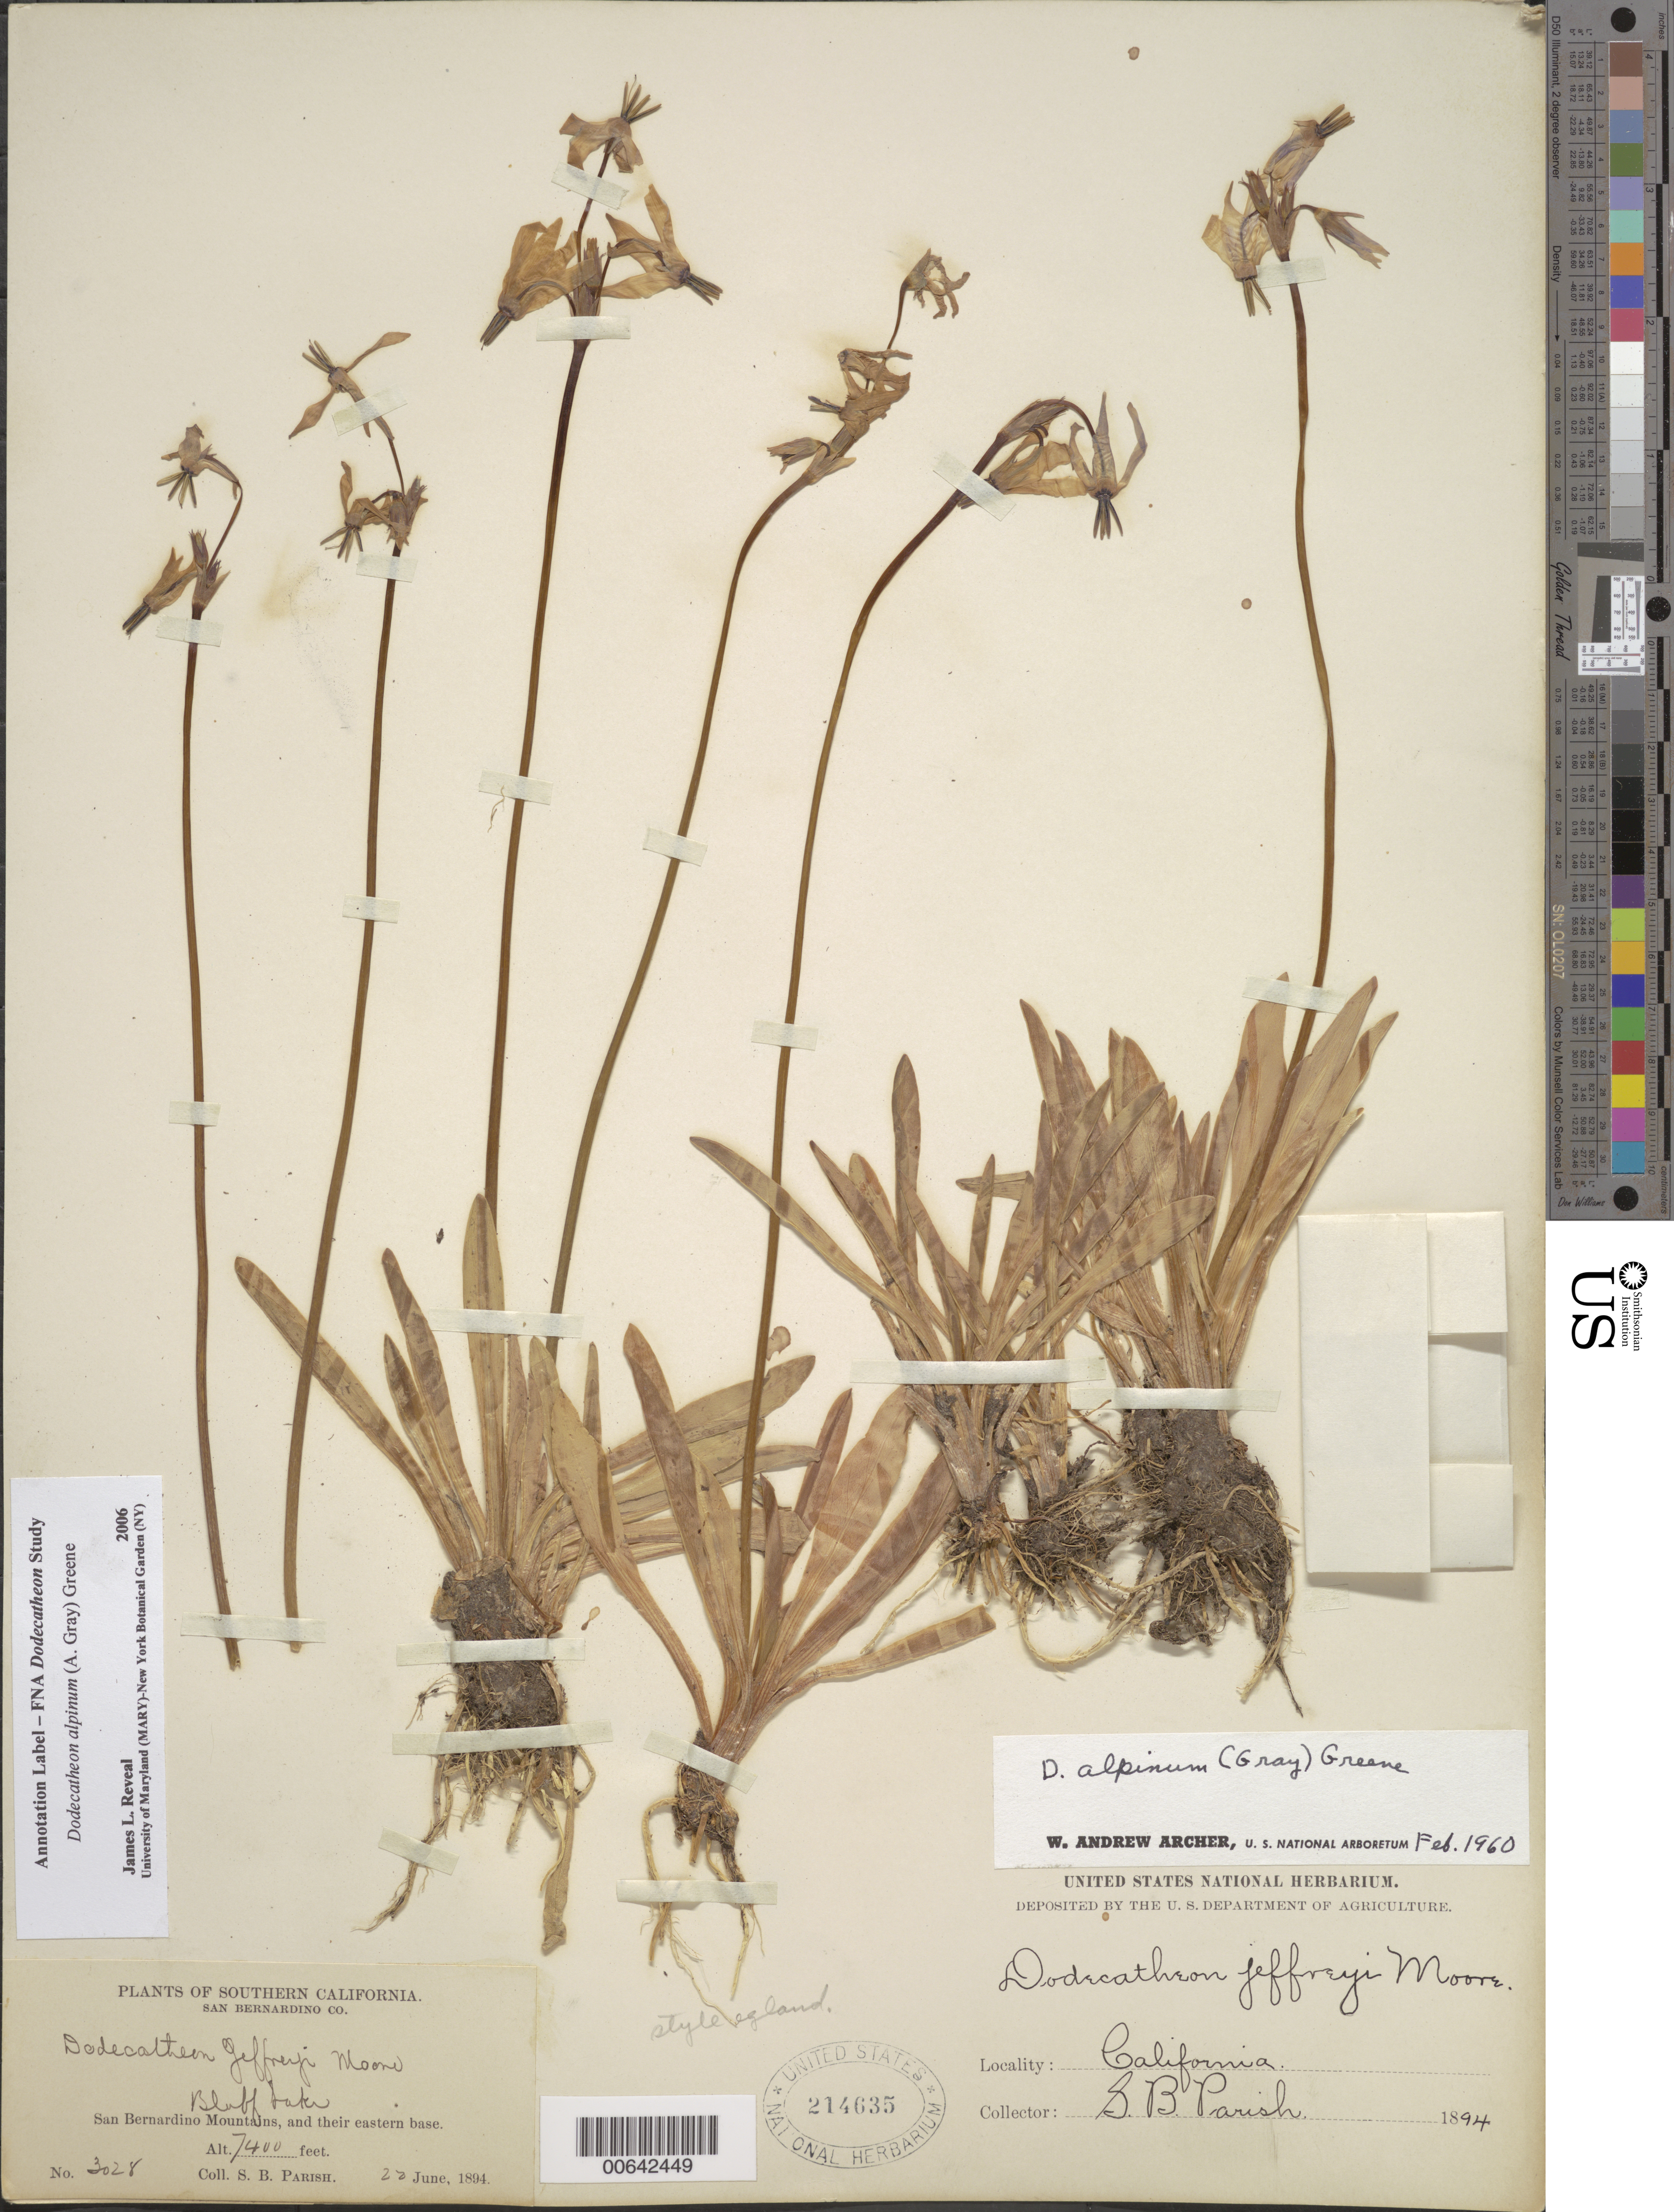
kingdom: Plantae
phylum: Tracheophyta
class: Magnoliopsida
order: Ericales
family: Primulaceae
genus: Dodecatheon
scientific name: Dodecatheon alpinum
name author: (A. Gray) Greene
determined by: Archer, W. A., (NA), United States National Arboretum, USDA/ARS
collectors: S. B. Parish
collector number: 3028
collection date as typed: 22 Jun 1894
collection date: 1894-06-22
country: United States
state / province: California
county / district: San Bernardino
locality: Bluff Lake. San Bernardino Mts., and their eastern base.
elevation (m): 2256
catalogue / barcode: US 214635